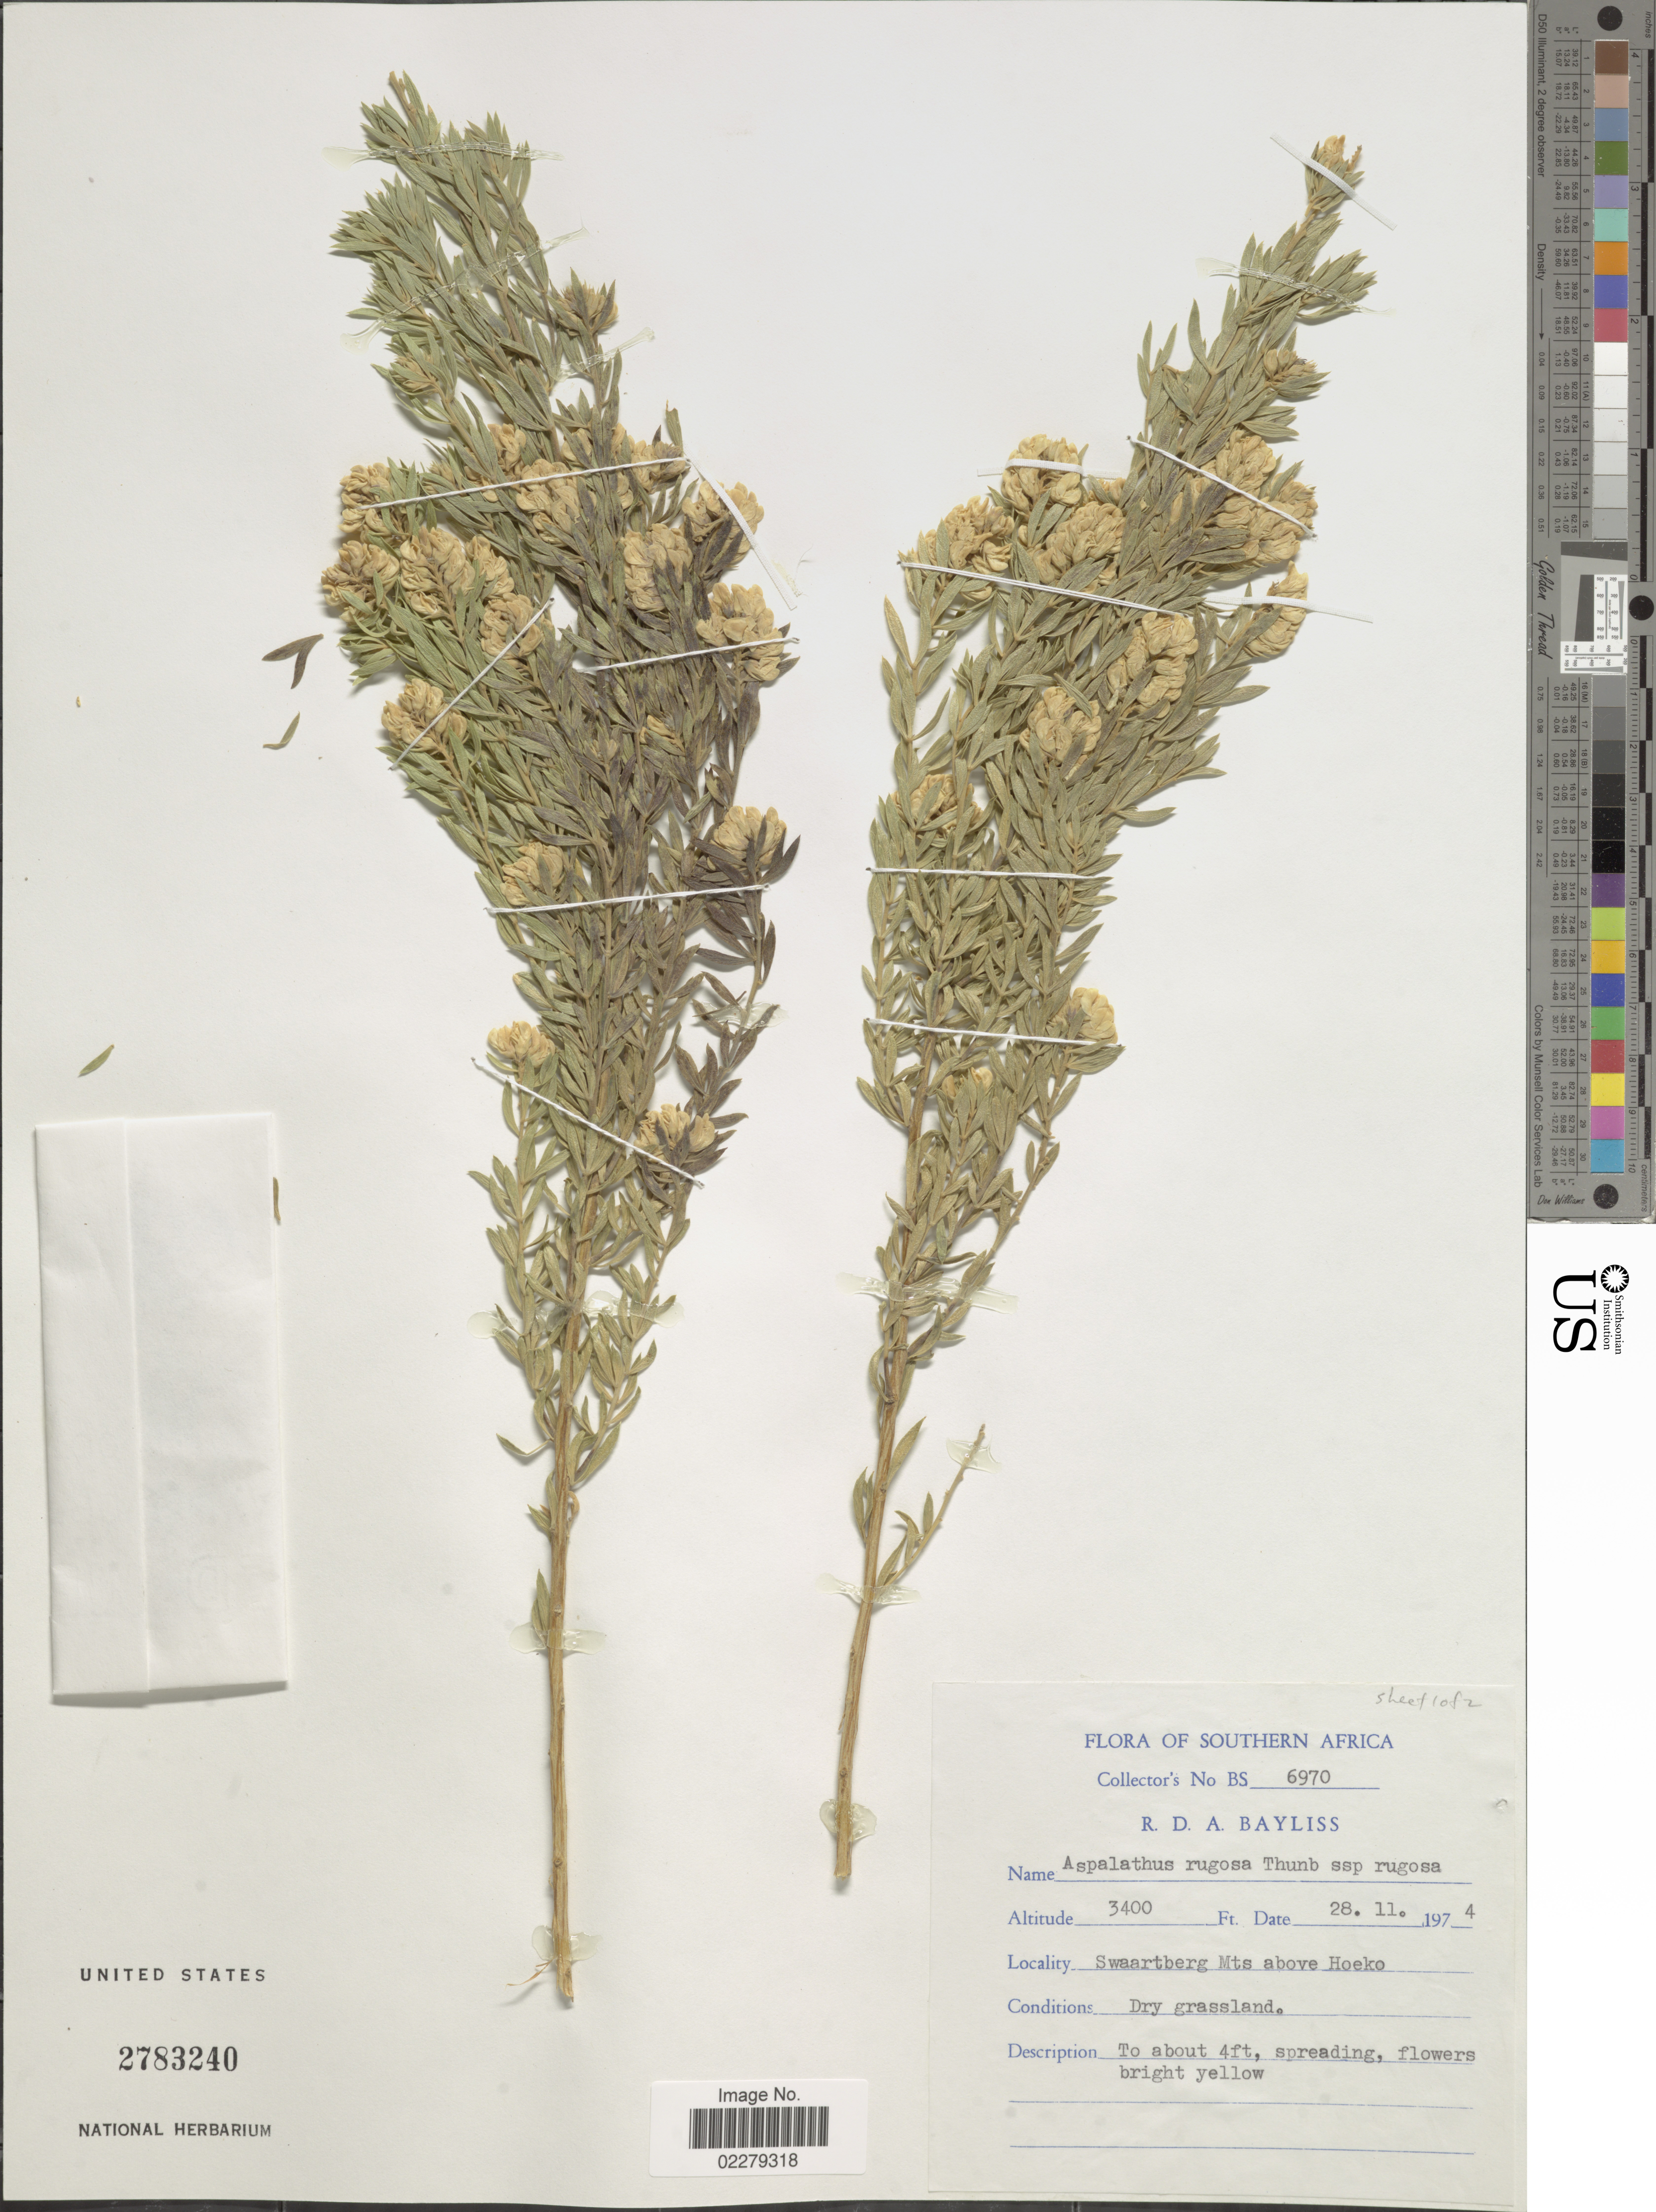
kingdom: Plantae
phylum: Tracheophyta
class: Magnoliopsida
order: Fabales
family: Fabaceae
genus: Aspalathus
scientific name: Aspalathus rugosa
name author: Thunb.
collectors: R. Bayliss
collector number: BS6970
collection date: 1974-11-28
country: South Africa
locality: Southern Africa. Swaartberg Mts above Hoeko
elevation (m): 1036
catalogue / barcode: US 2783240